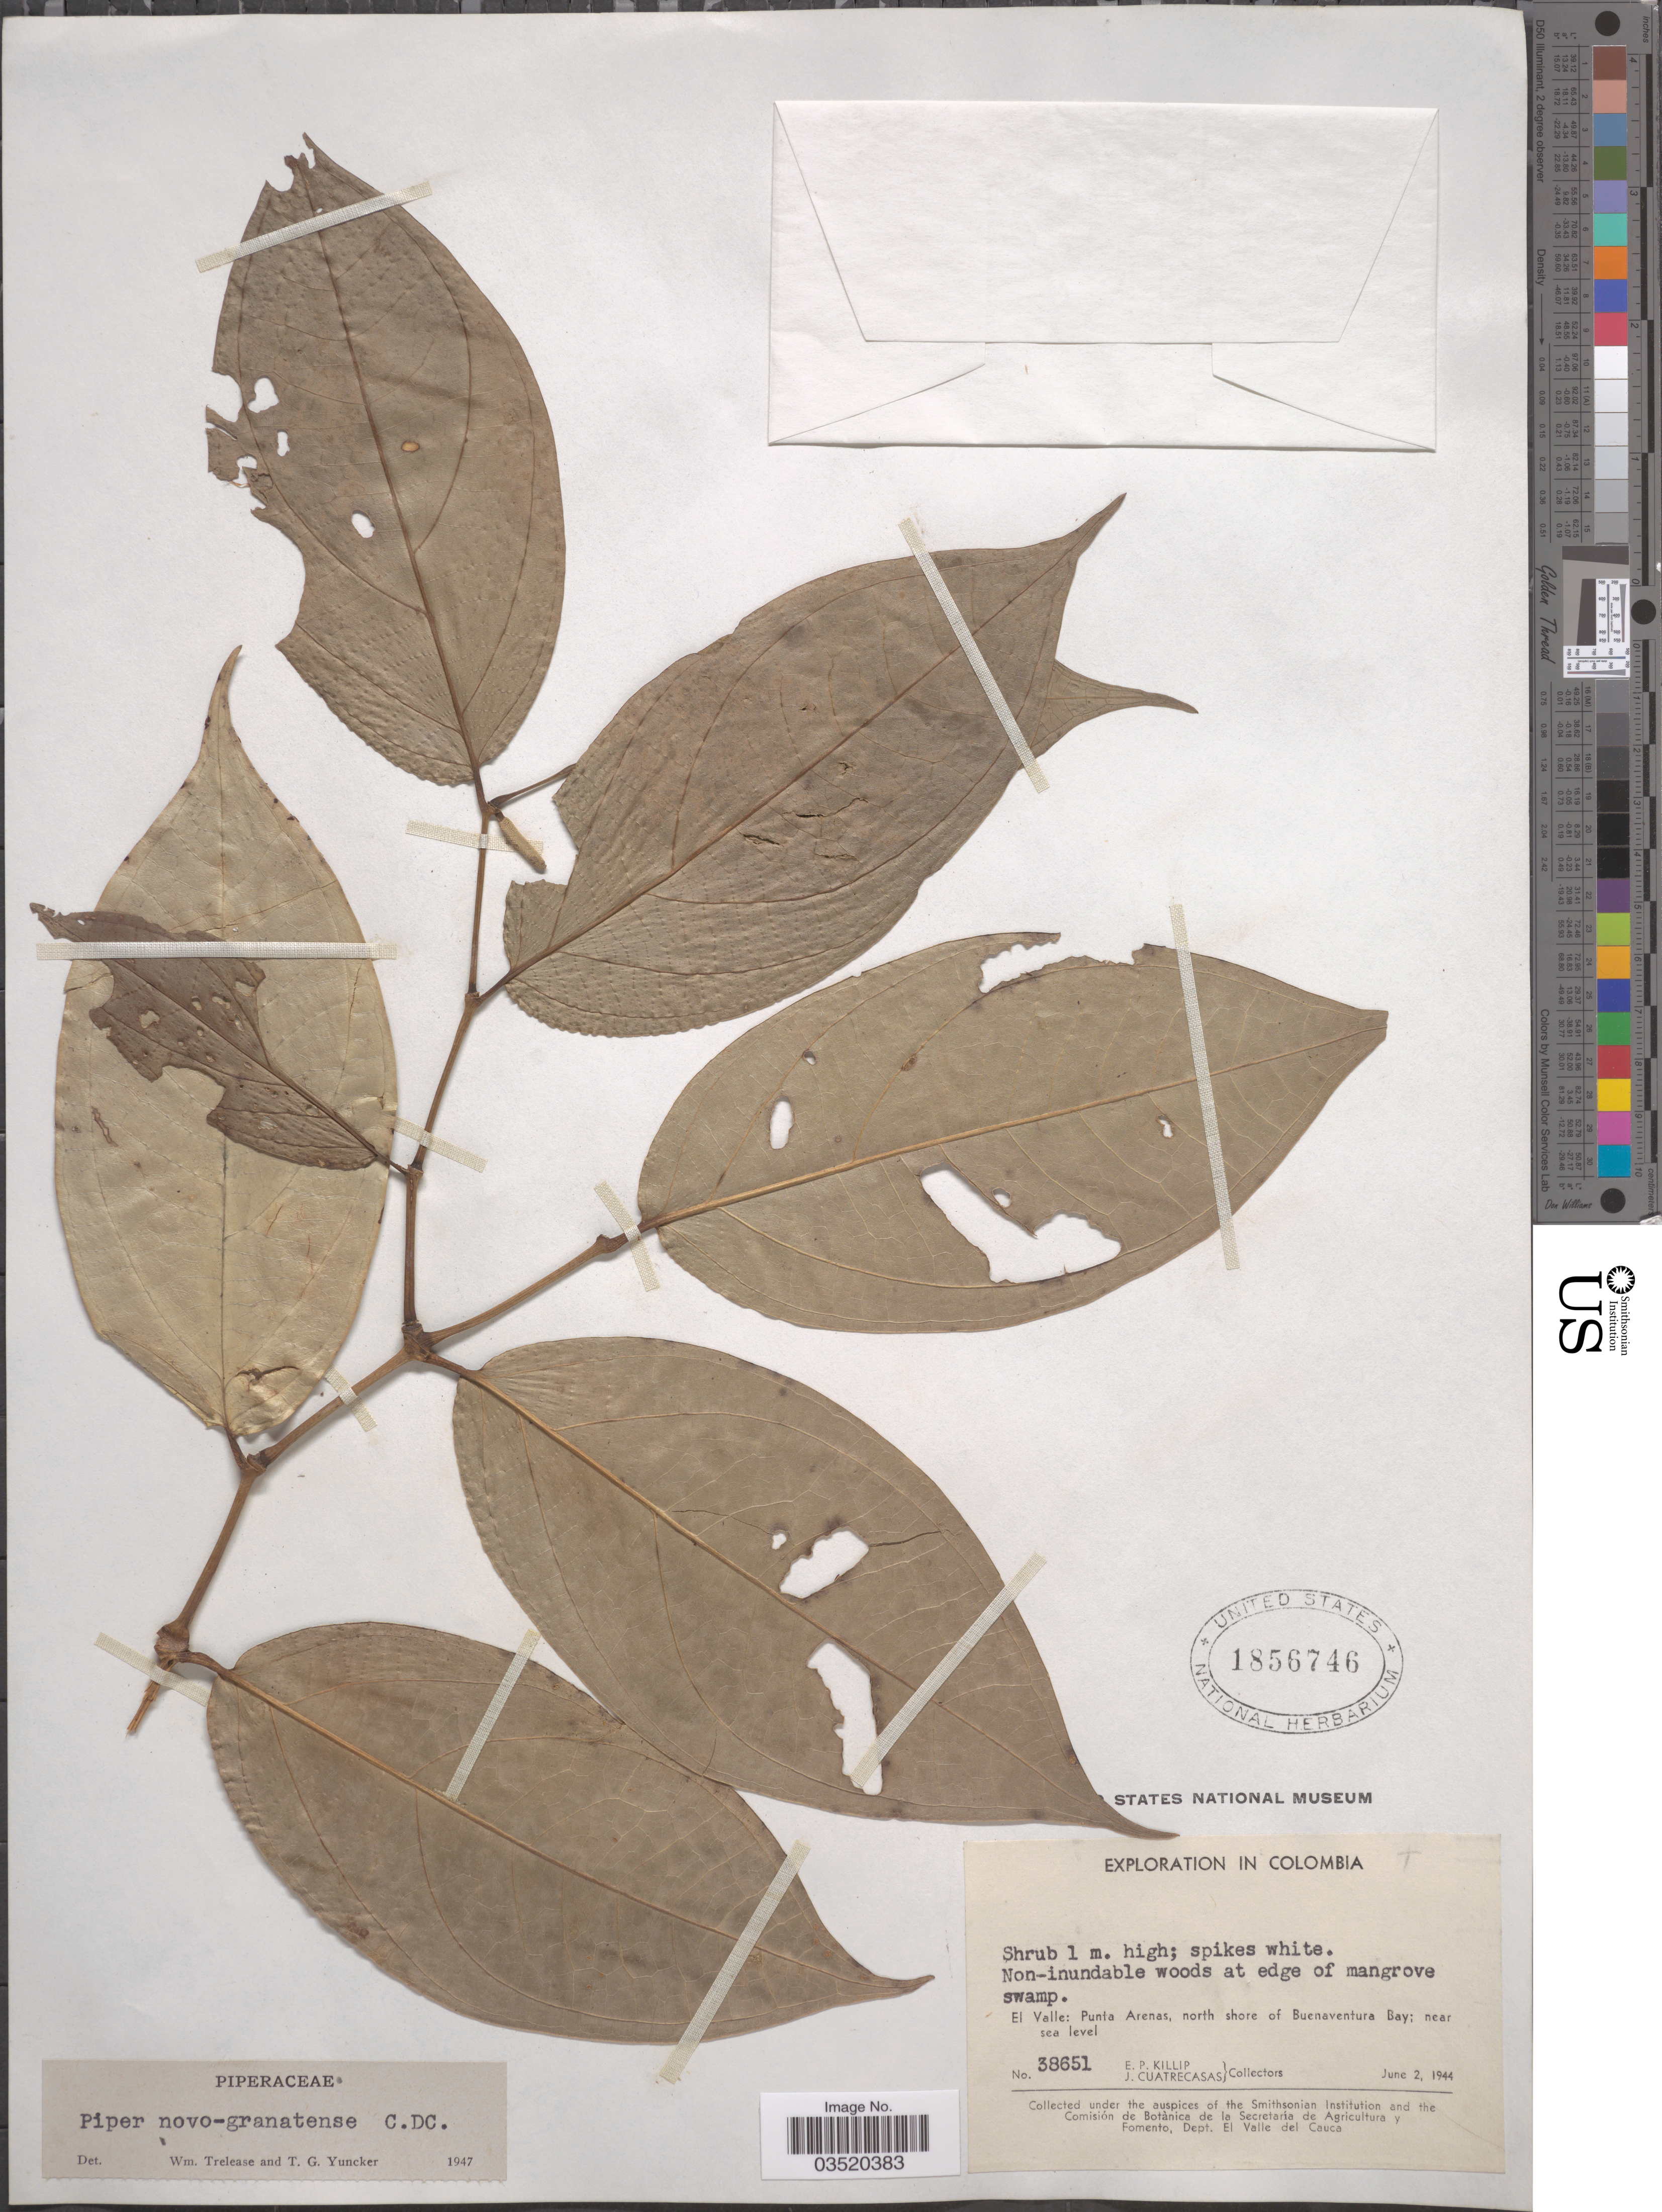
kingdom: Plantae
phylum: Tracheophyta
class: Magnoliopsida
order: Piperales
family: Piperaceae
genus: Piper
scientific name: Piper novo-granatense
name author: C. DC.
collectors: E. P. Killip & J. Cuatrecasas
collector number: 38651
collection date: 1944-06-02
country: Colombia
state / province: Valle del Cauca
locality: El Valle: Punta Arenas, north shore of Buenaventura Bay.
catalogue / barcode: US 1856746